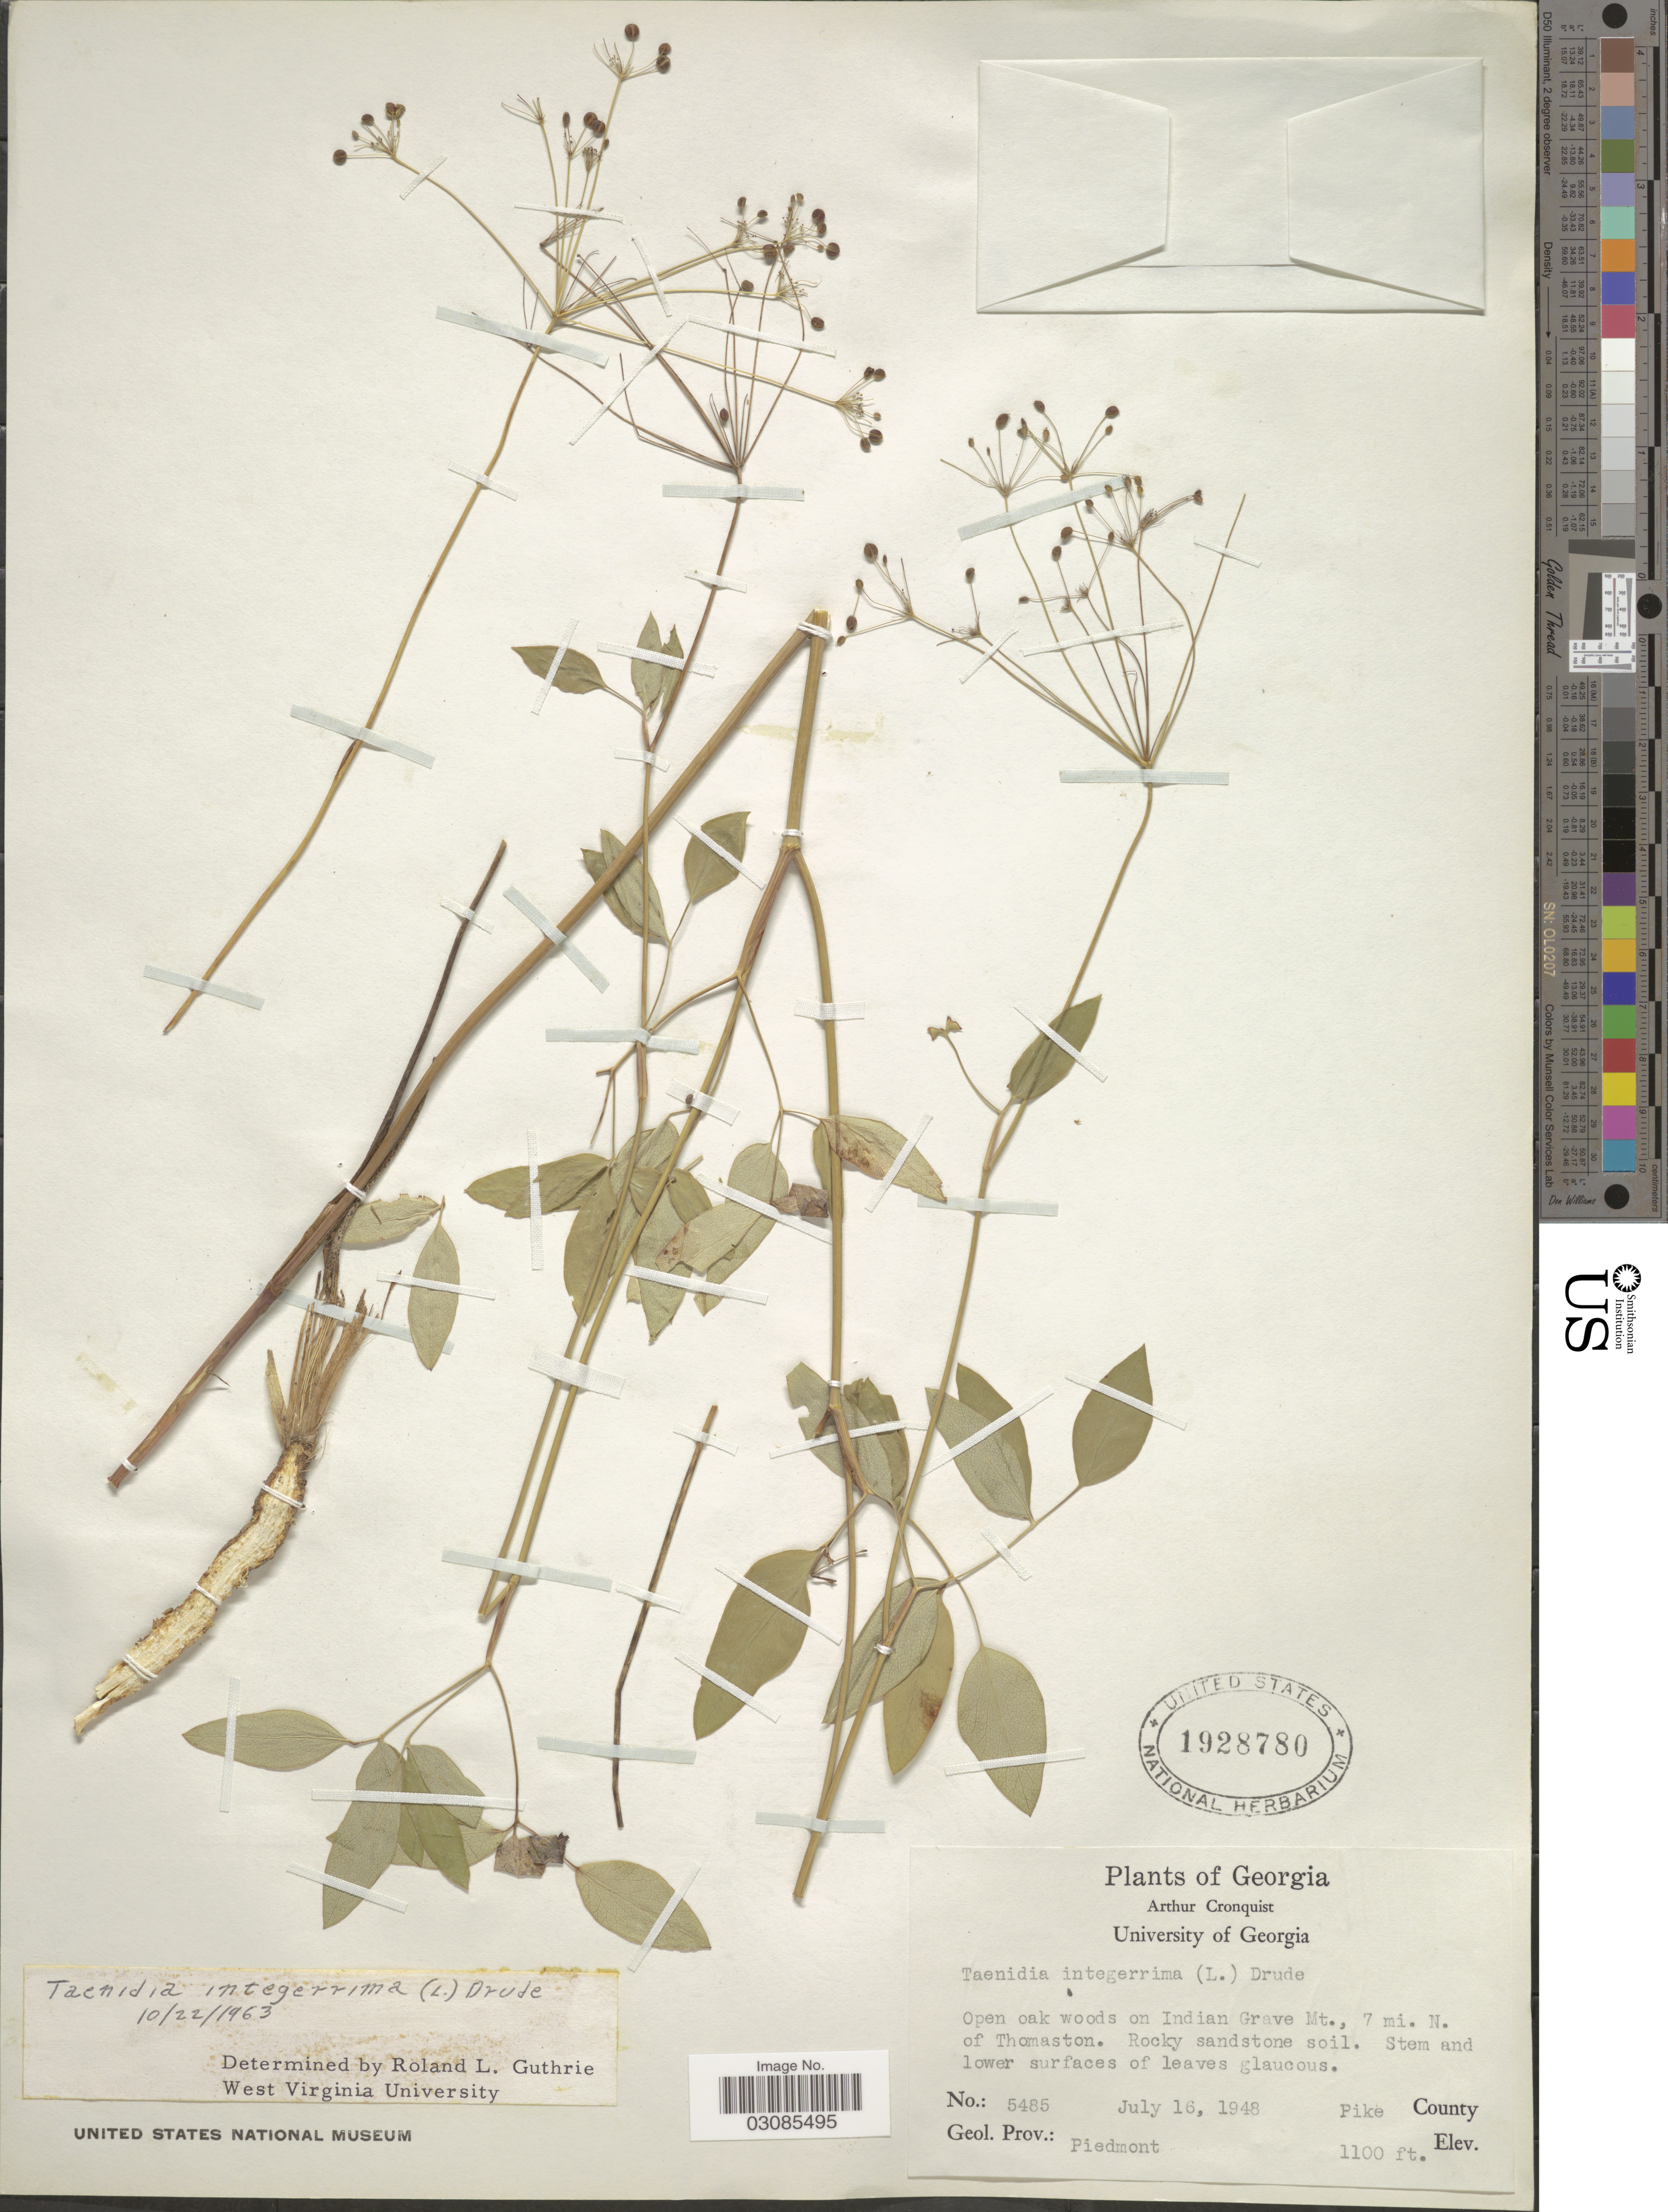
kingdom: Plantae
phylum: Tracheophyta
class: Magnoliopsida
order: Apiales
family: Apiaceae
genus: Taenidia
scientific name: Taenidia integerrima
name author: (L.) Drude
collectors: A. J. Cronquist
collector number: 5485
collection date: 1948-07-16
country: United States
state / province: Georgia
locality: Open oak woods on Indian Grave Mt., 7 mi. N. of Thomaston. Pike County. Piedmont.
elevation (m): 335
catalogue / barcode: US 1928780